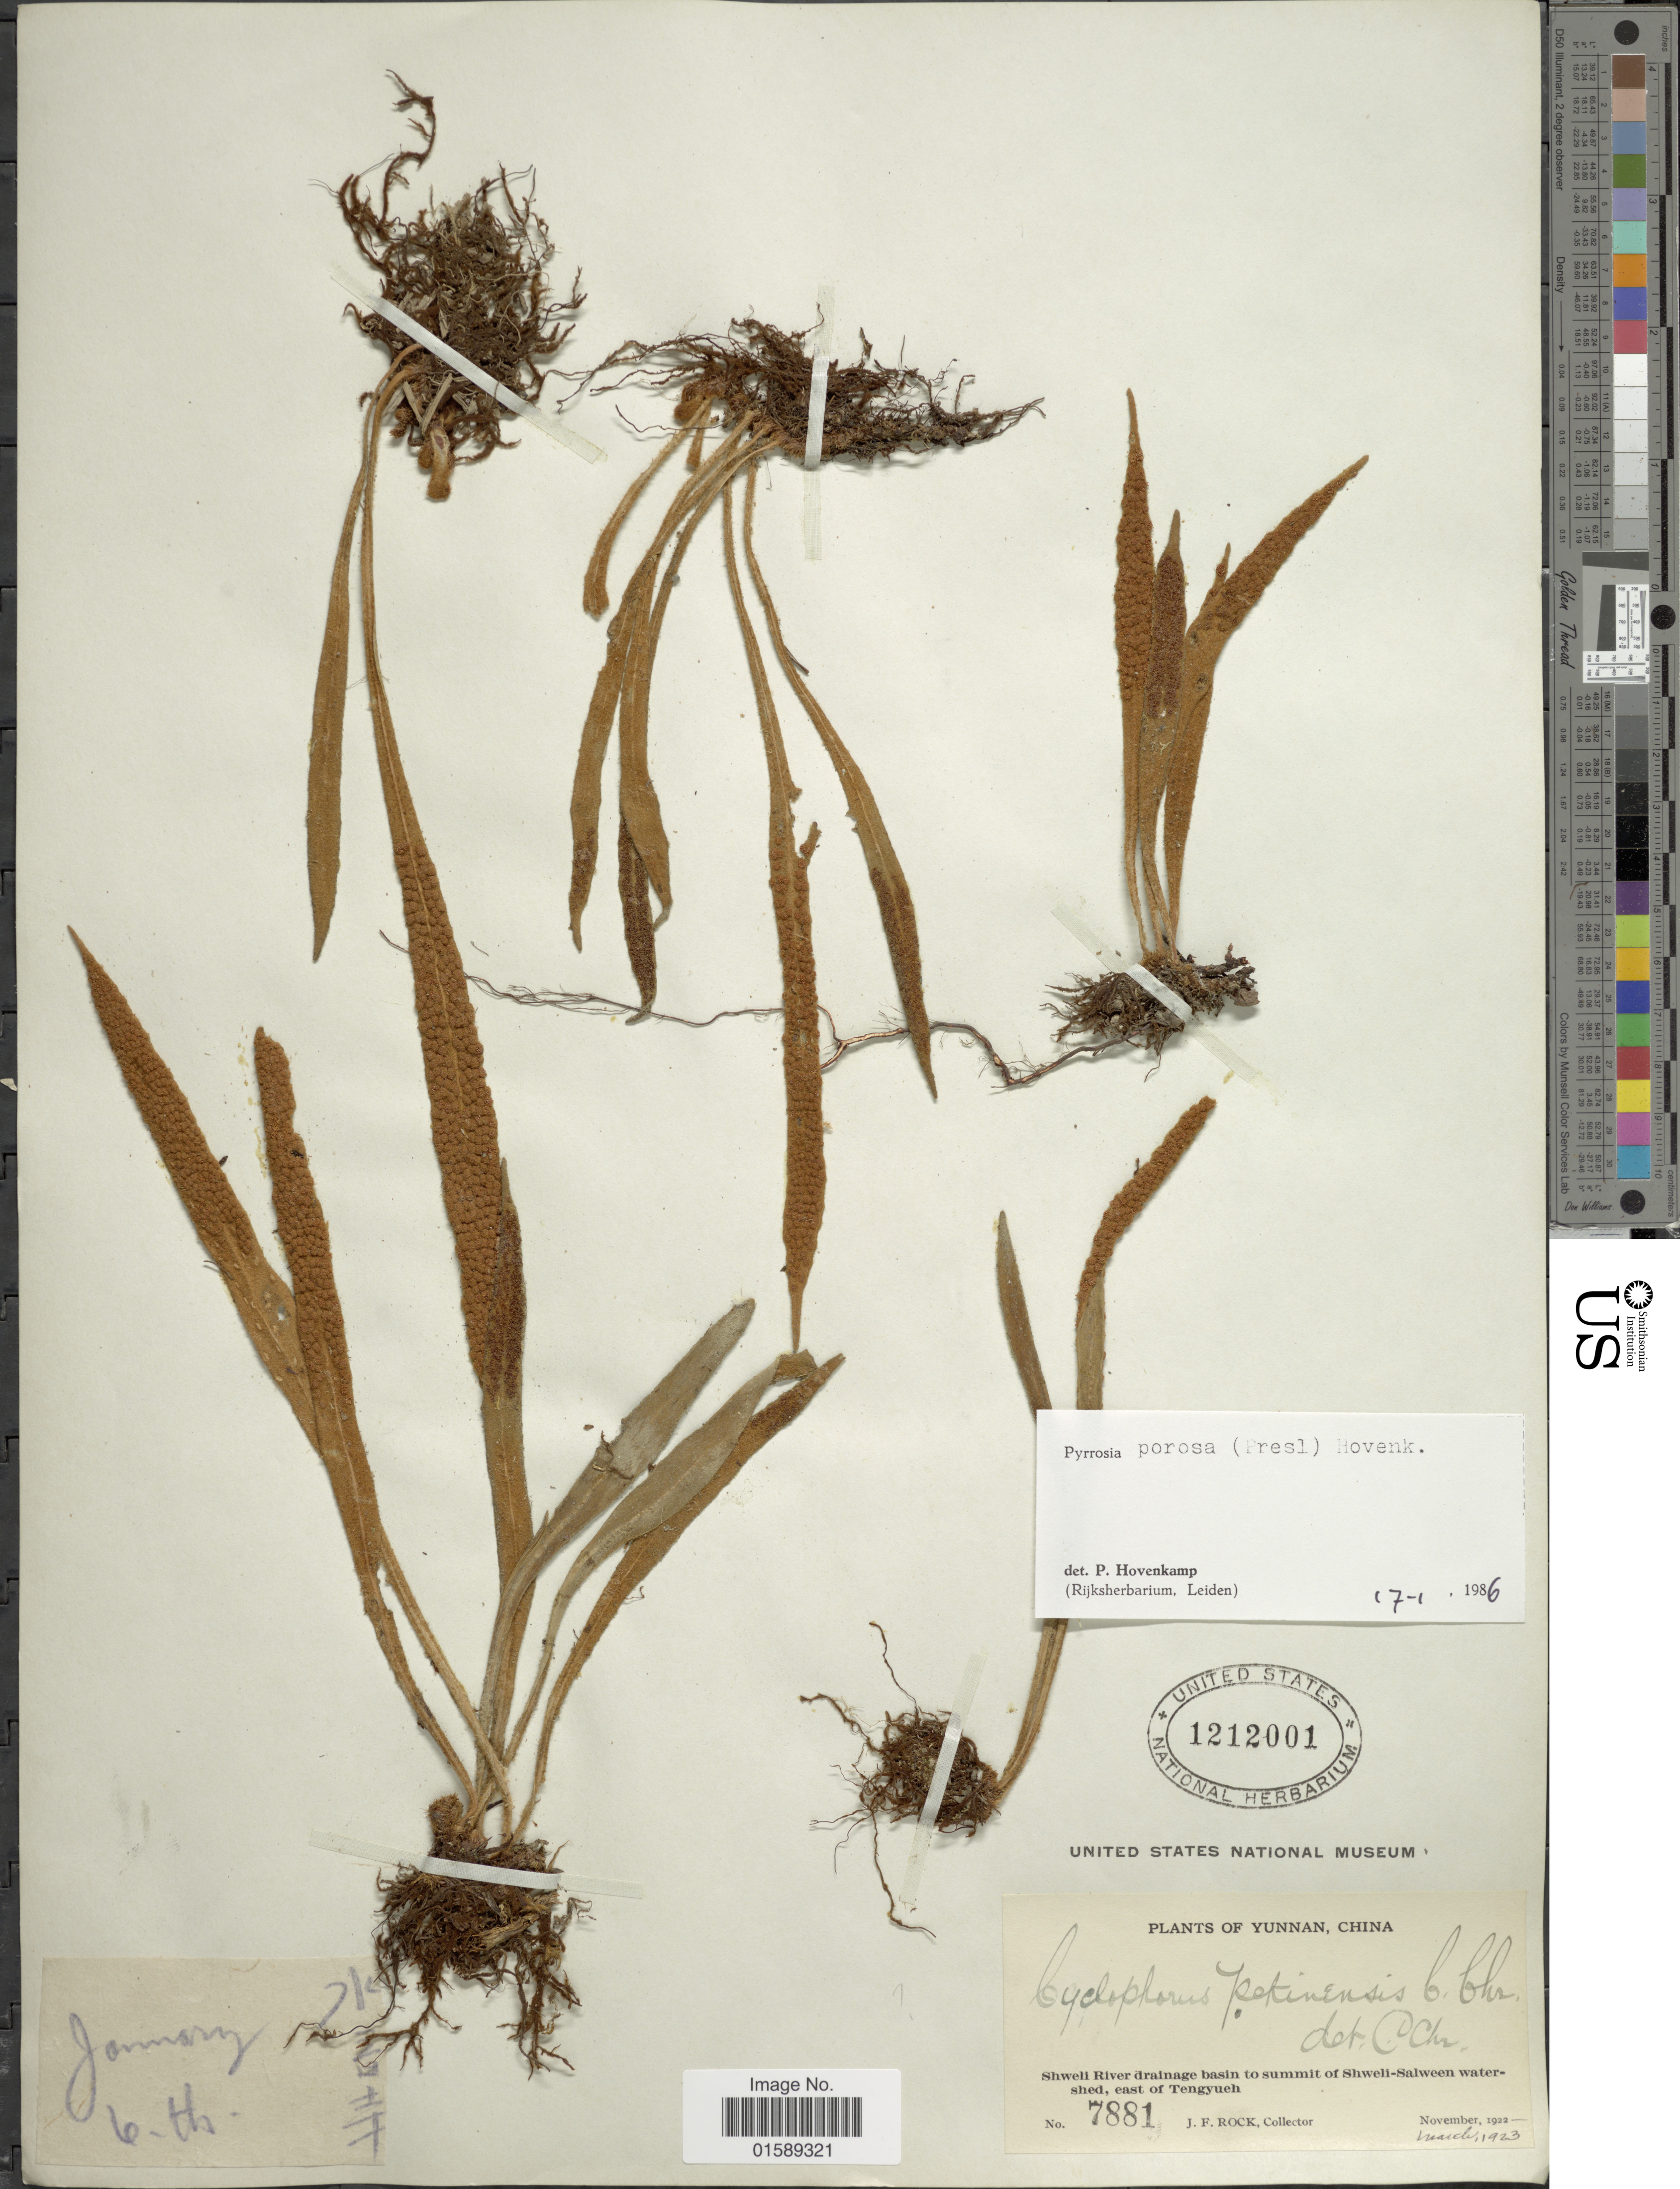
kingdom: Plantae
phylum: Tracheophyta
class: Polypodiopsida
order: Polypodiales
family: Polypodiaceae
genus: Pyrrosia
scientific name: Pyrrosia porosa var. porosa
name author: (C. Presl) Hovenkamp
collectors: J. Rock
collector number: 7881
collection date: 1922-11/1923-03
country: China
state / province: Yunnan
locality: Yunnan, Shweli River drainage basin to summit of Shweli-Salween watershed, east of Tengyueh.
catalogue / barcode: US 1212001